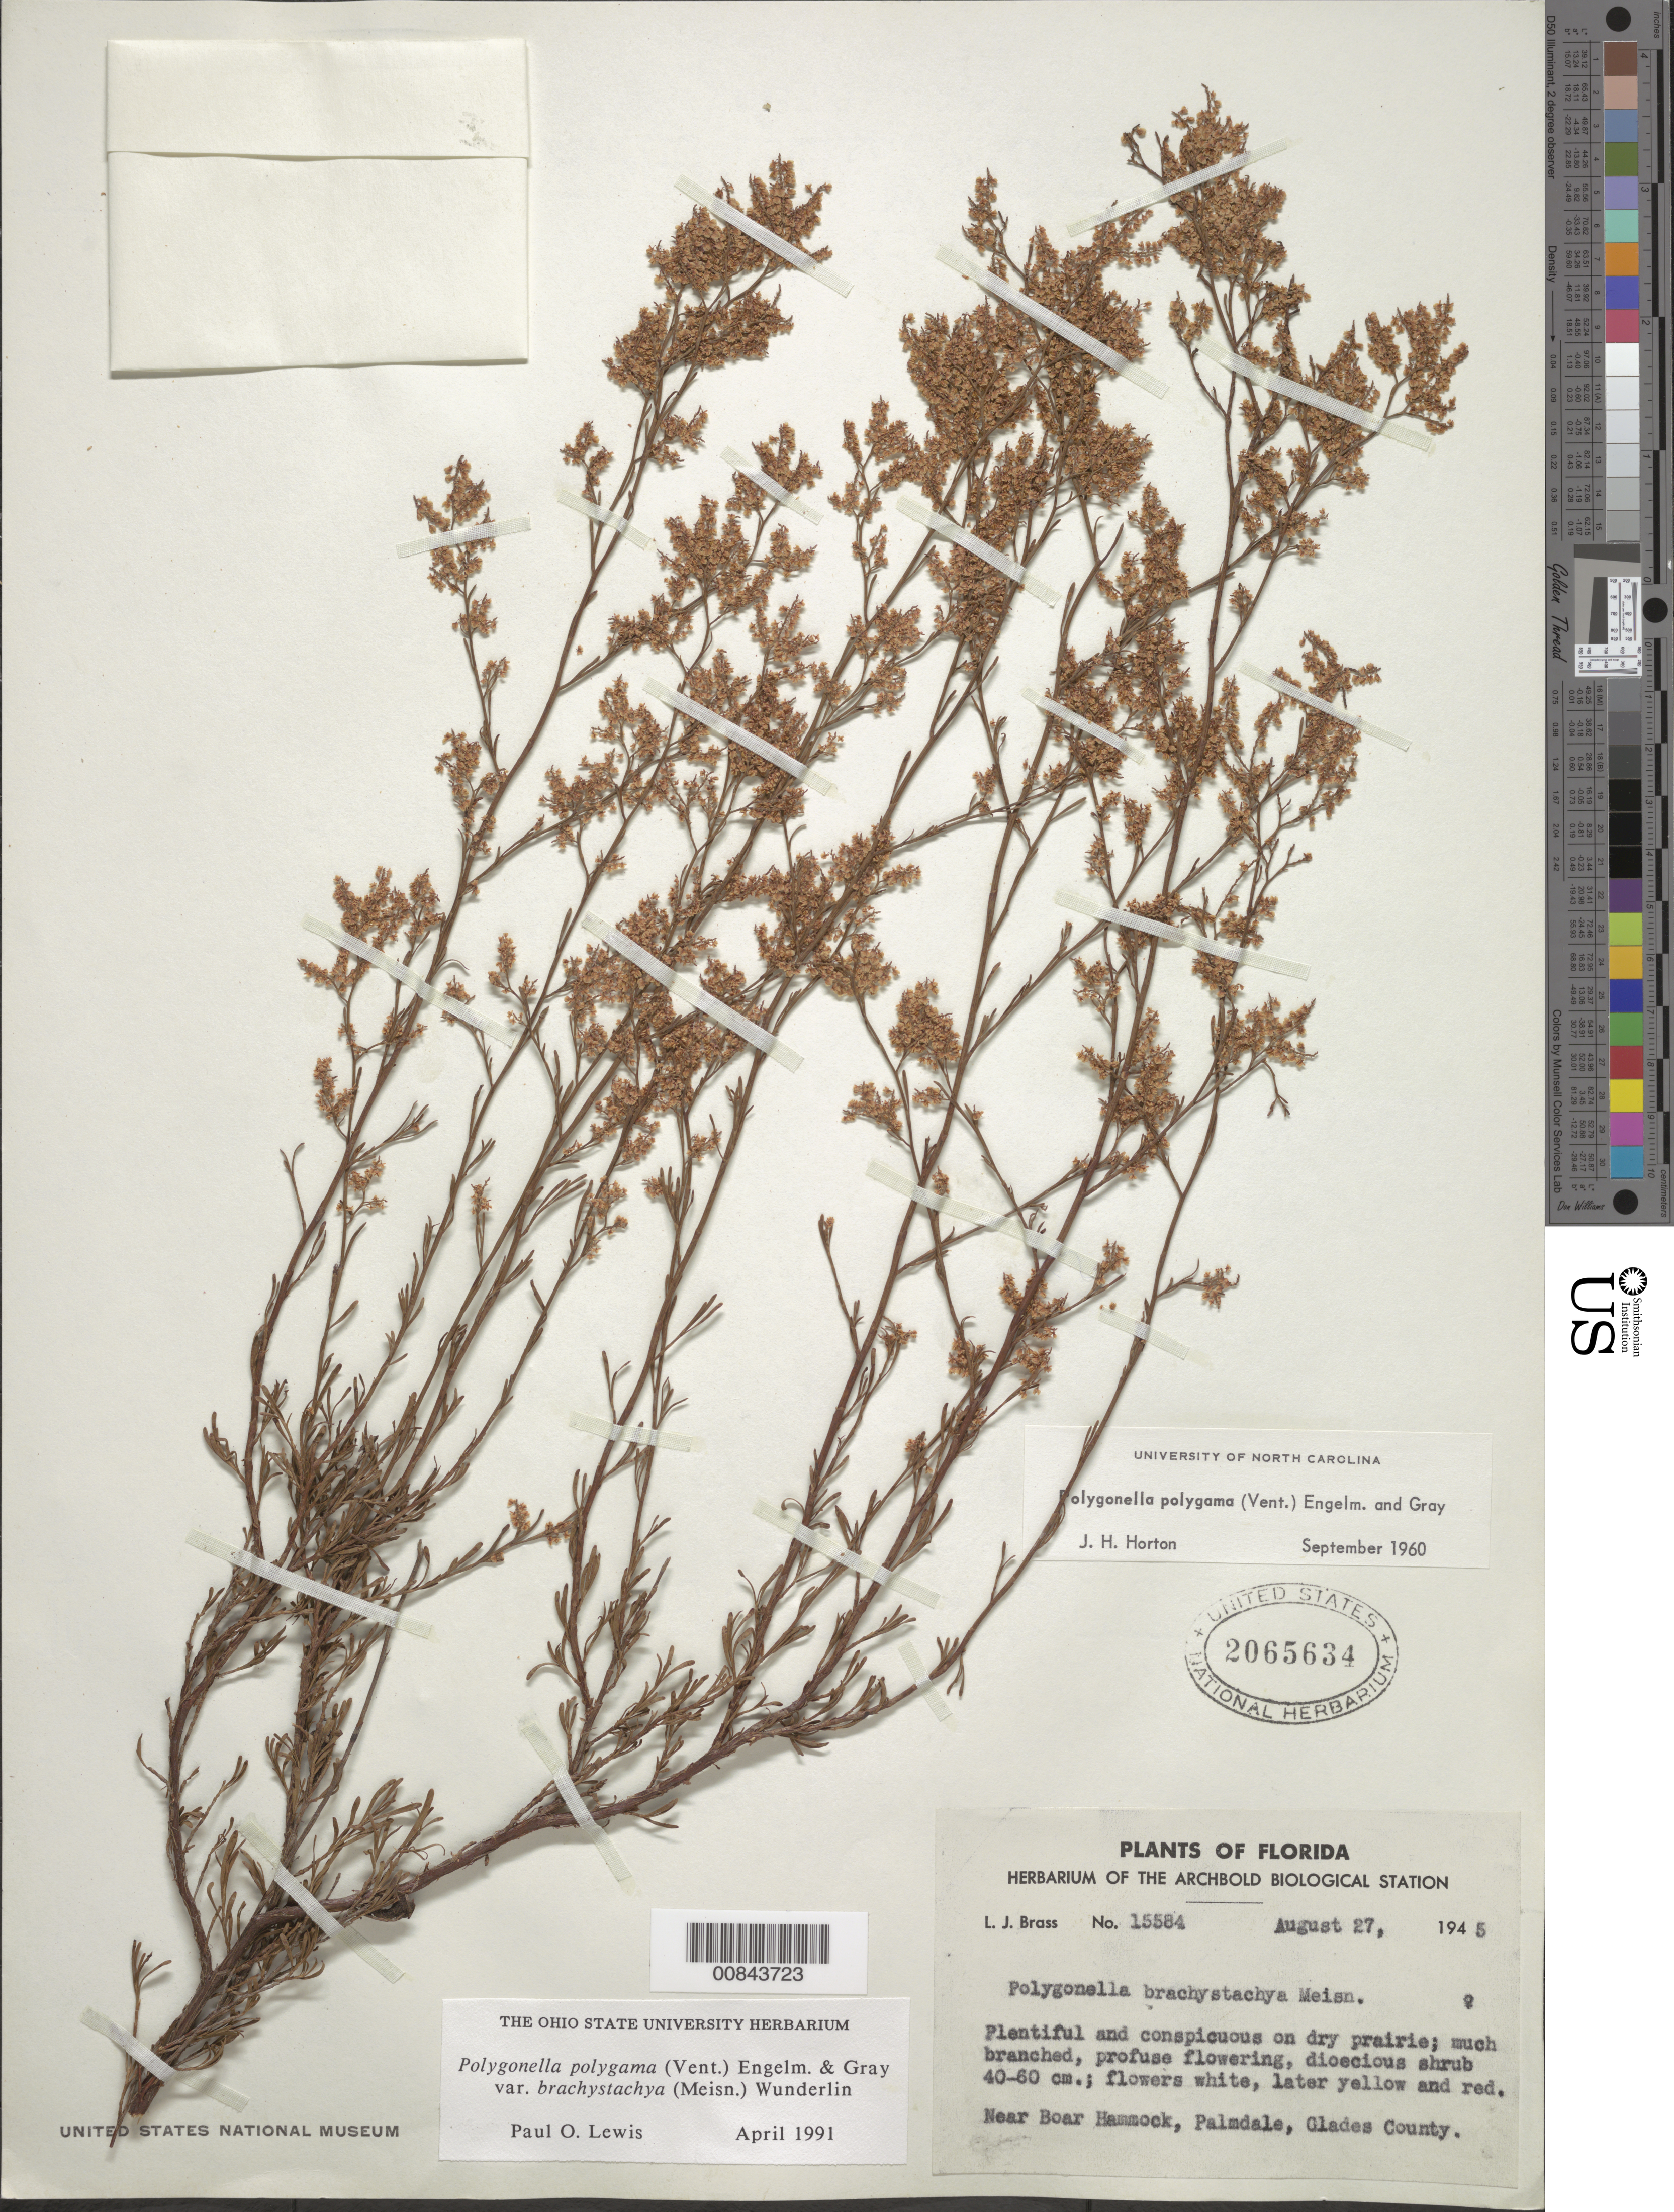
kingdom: Plantae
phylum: Tracheophyta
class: Magnoliopsida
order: Caryophyllales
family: Polygonaceae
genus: Polygonella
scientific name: Polygonella polygama var. brachystachya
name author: (Meisn.) Wunderlin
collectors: L. J. Brass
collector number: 15584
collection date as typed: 27 Aug 1945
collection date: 1945-08-27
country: United States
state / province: Florida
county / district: Glades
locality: Boar Hammock, near Palmdale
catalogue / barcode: US 2065634